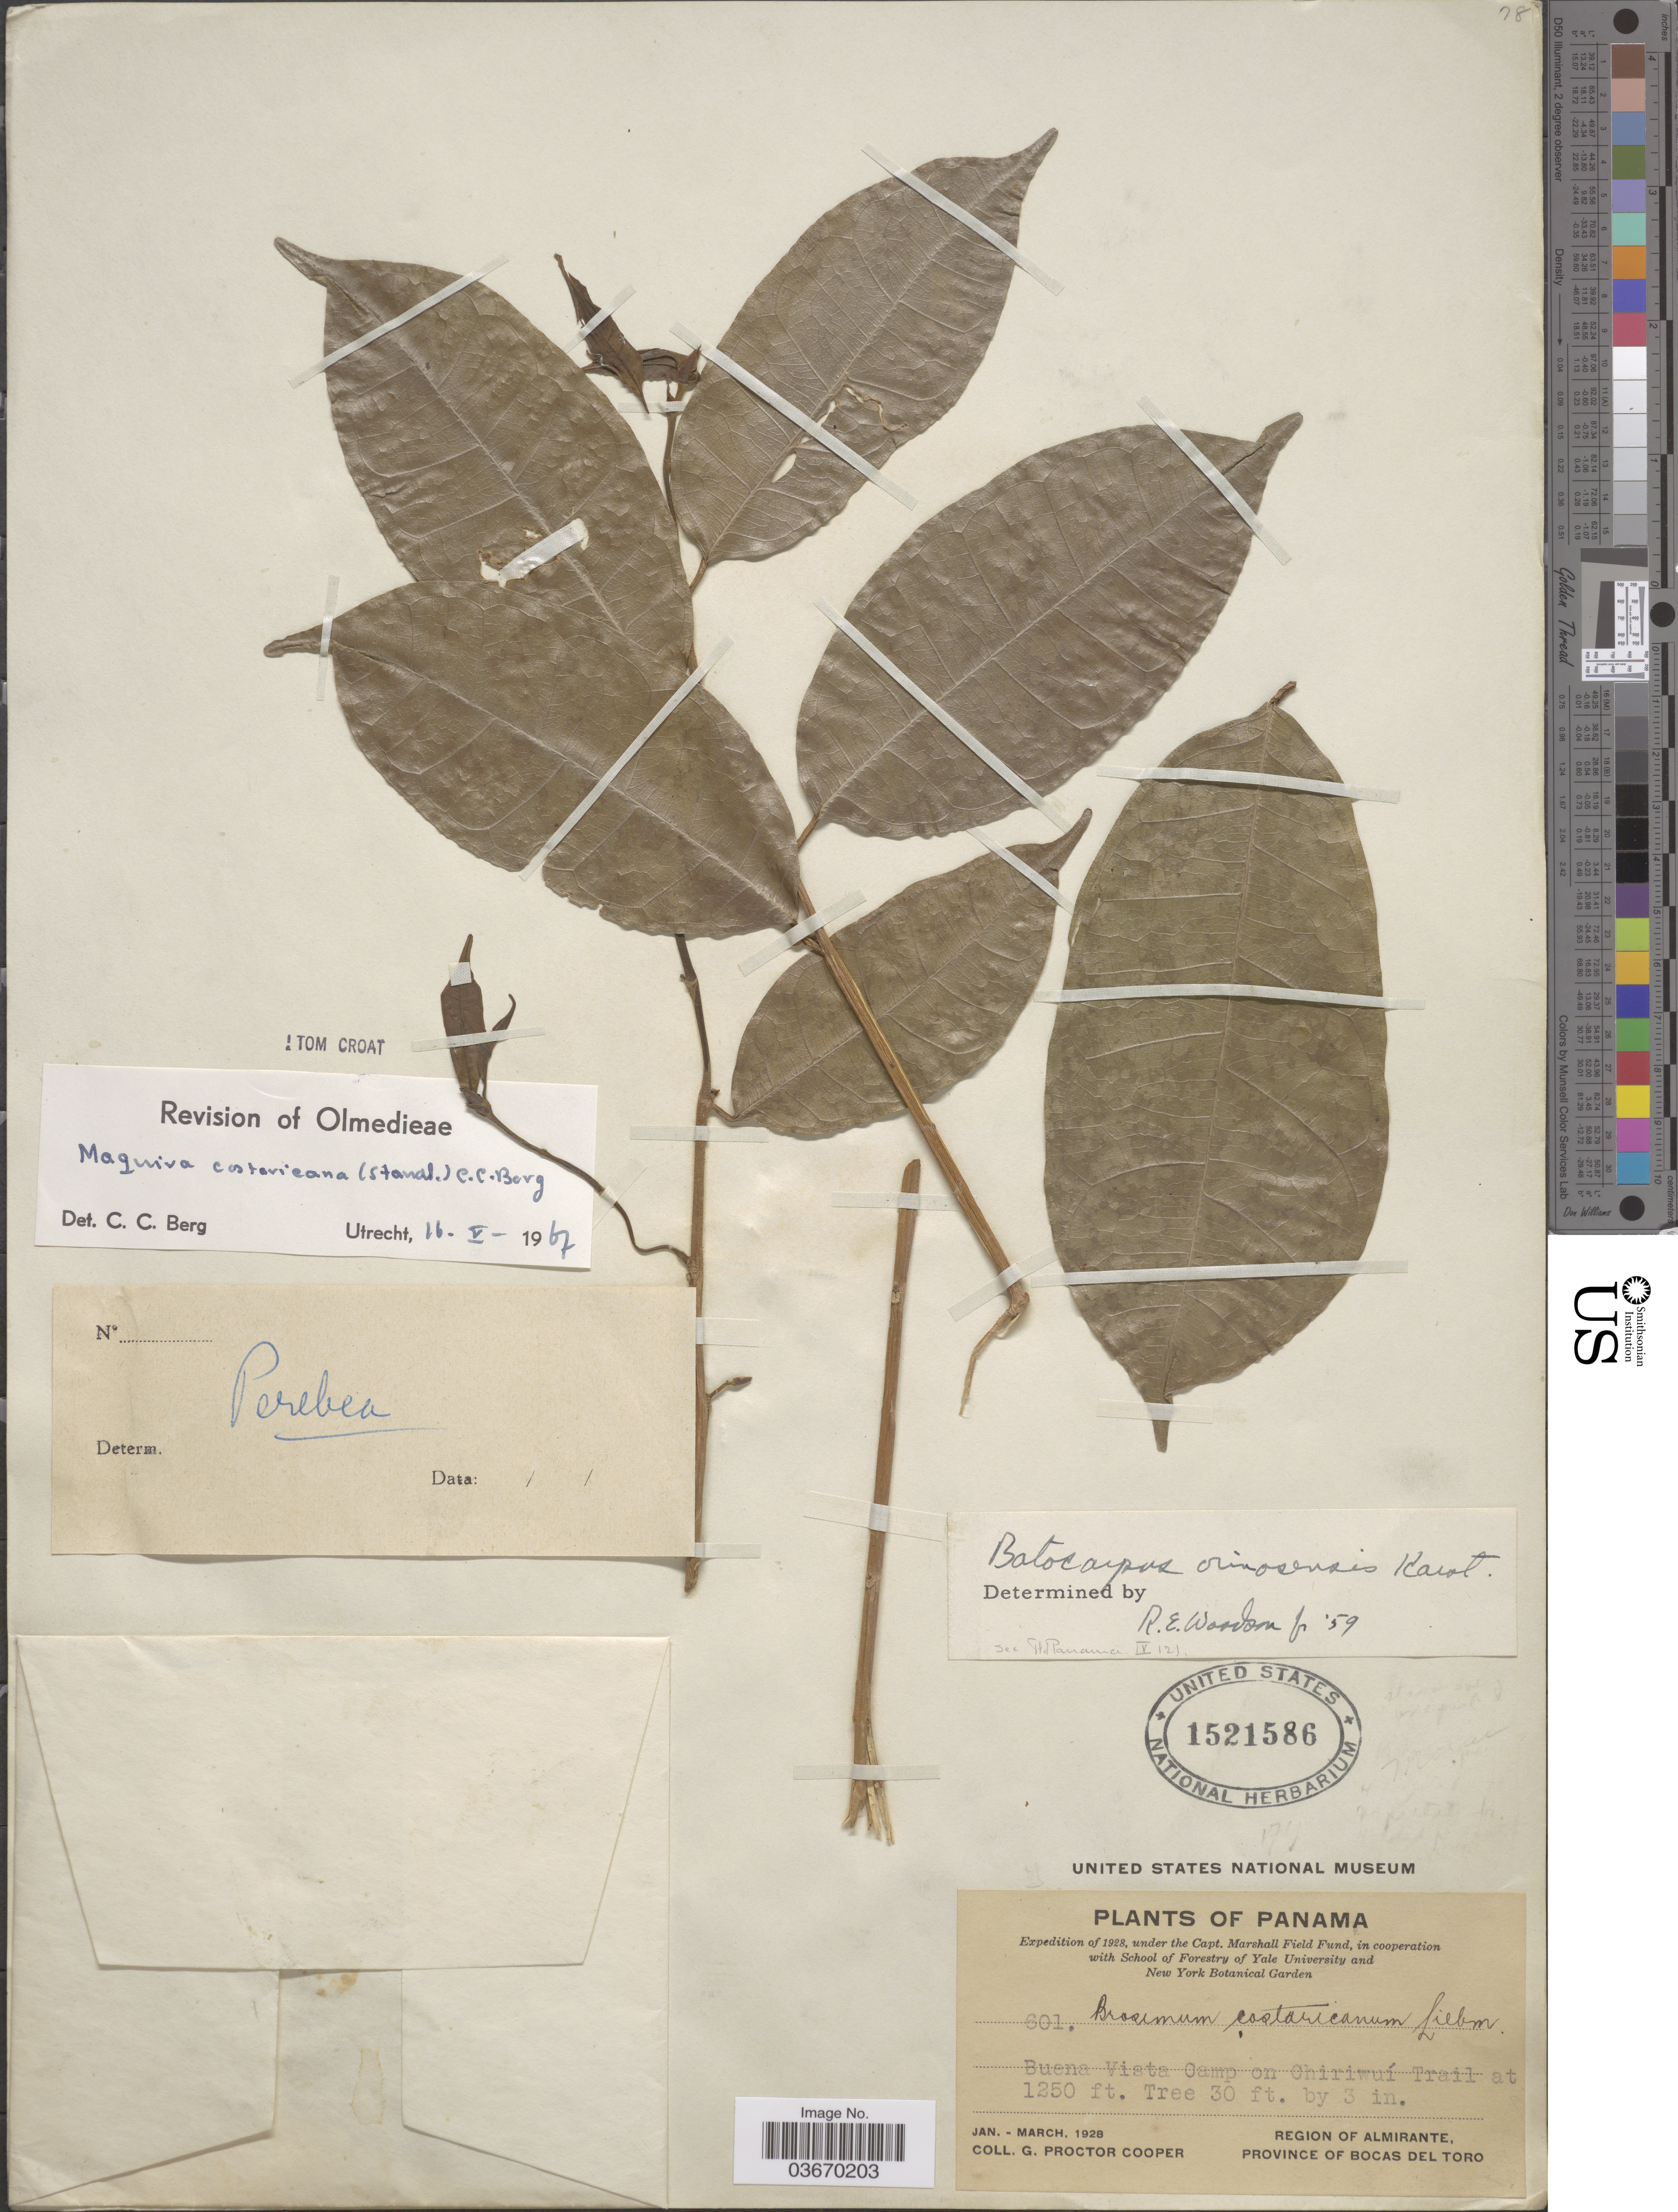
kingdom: Plantae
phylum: Tracheophyta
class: Magnoliopsida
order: Rosales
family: Moraceae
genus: Maquira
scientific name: Maquira costaricana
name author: (Standl.) C.C. Berg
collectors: G. Cooper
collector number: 601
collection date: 1928-01/1928-03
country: Panama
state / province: Bocas del Toro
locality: Buena Vista Camp on Chiriwuí Trail. Region of Almirante.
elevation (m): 381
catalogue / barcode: US 1521586